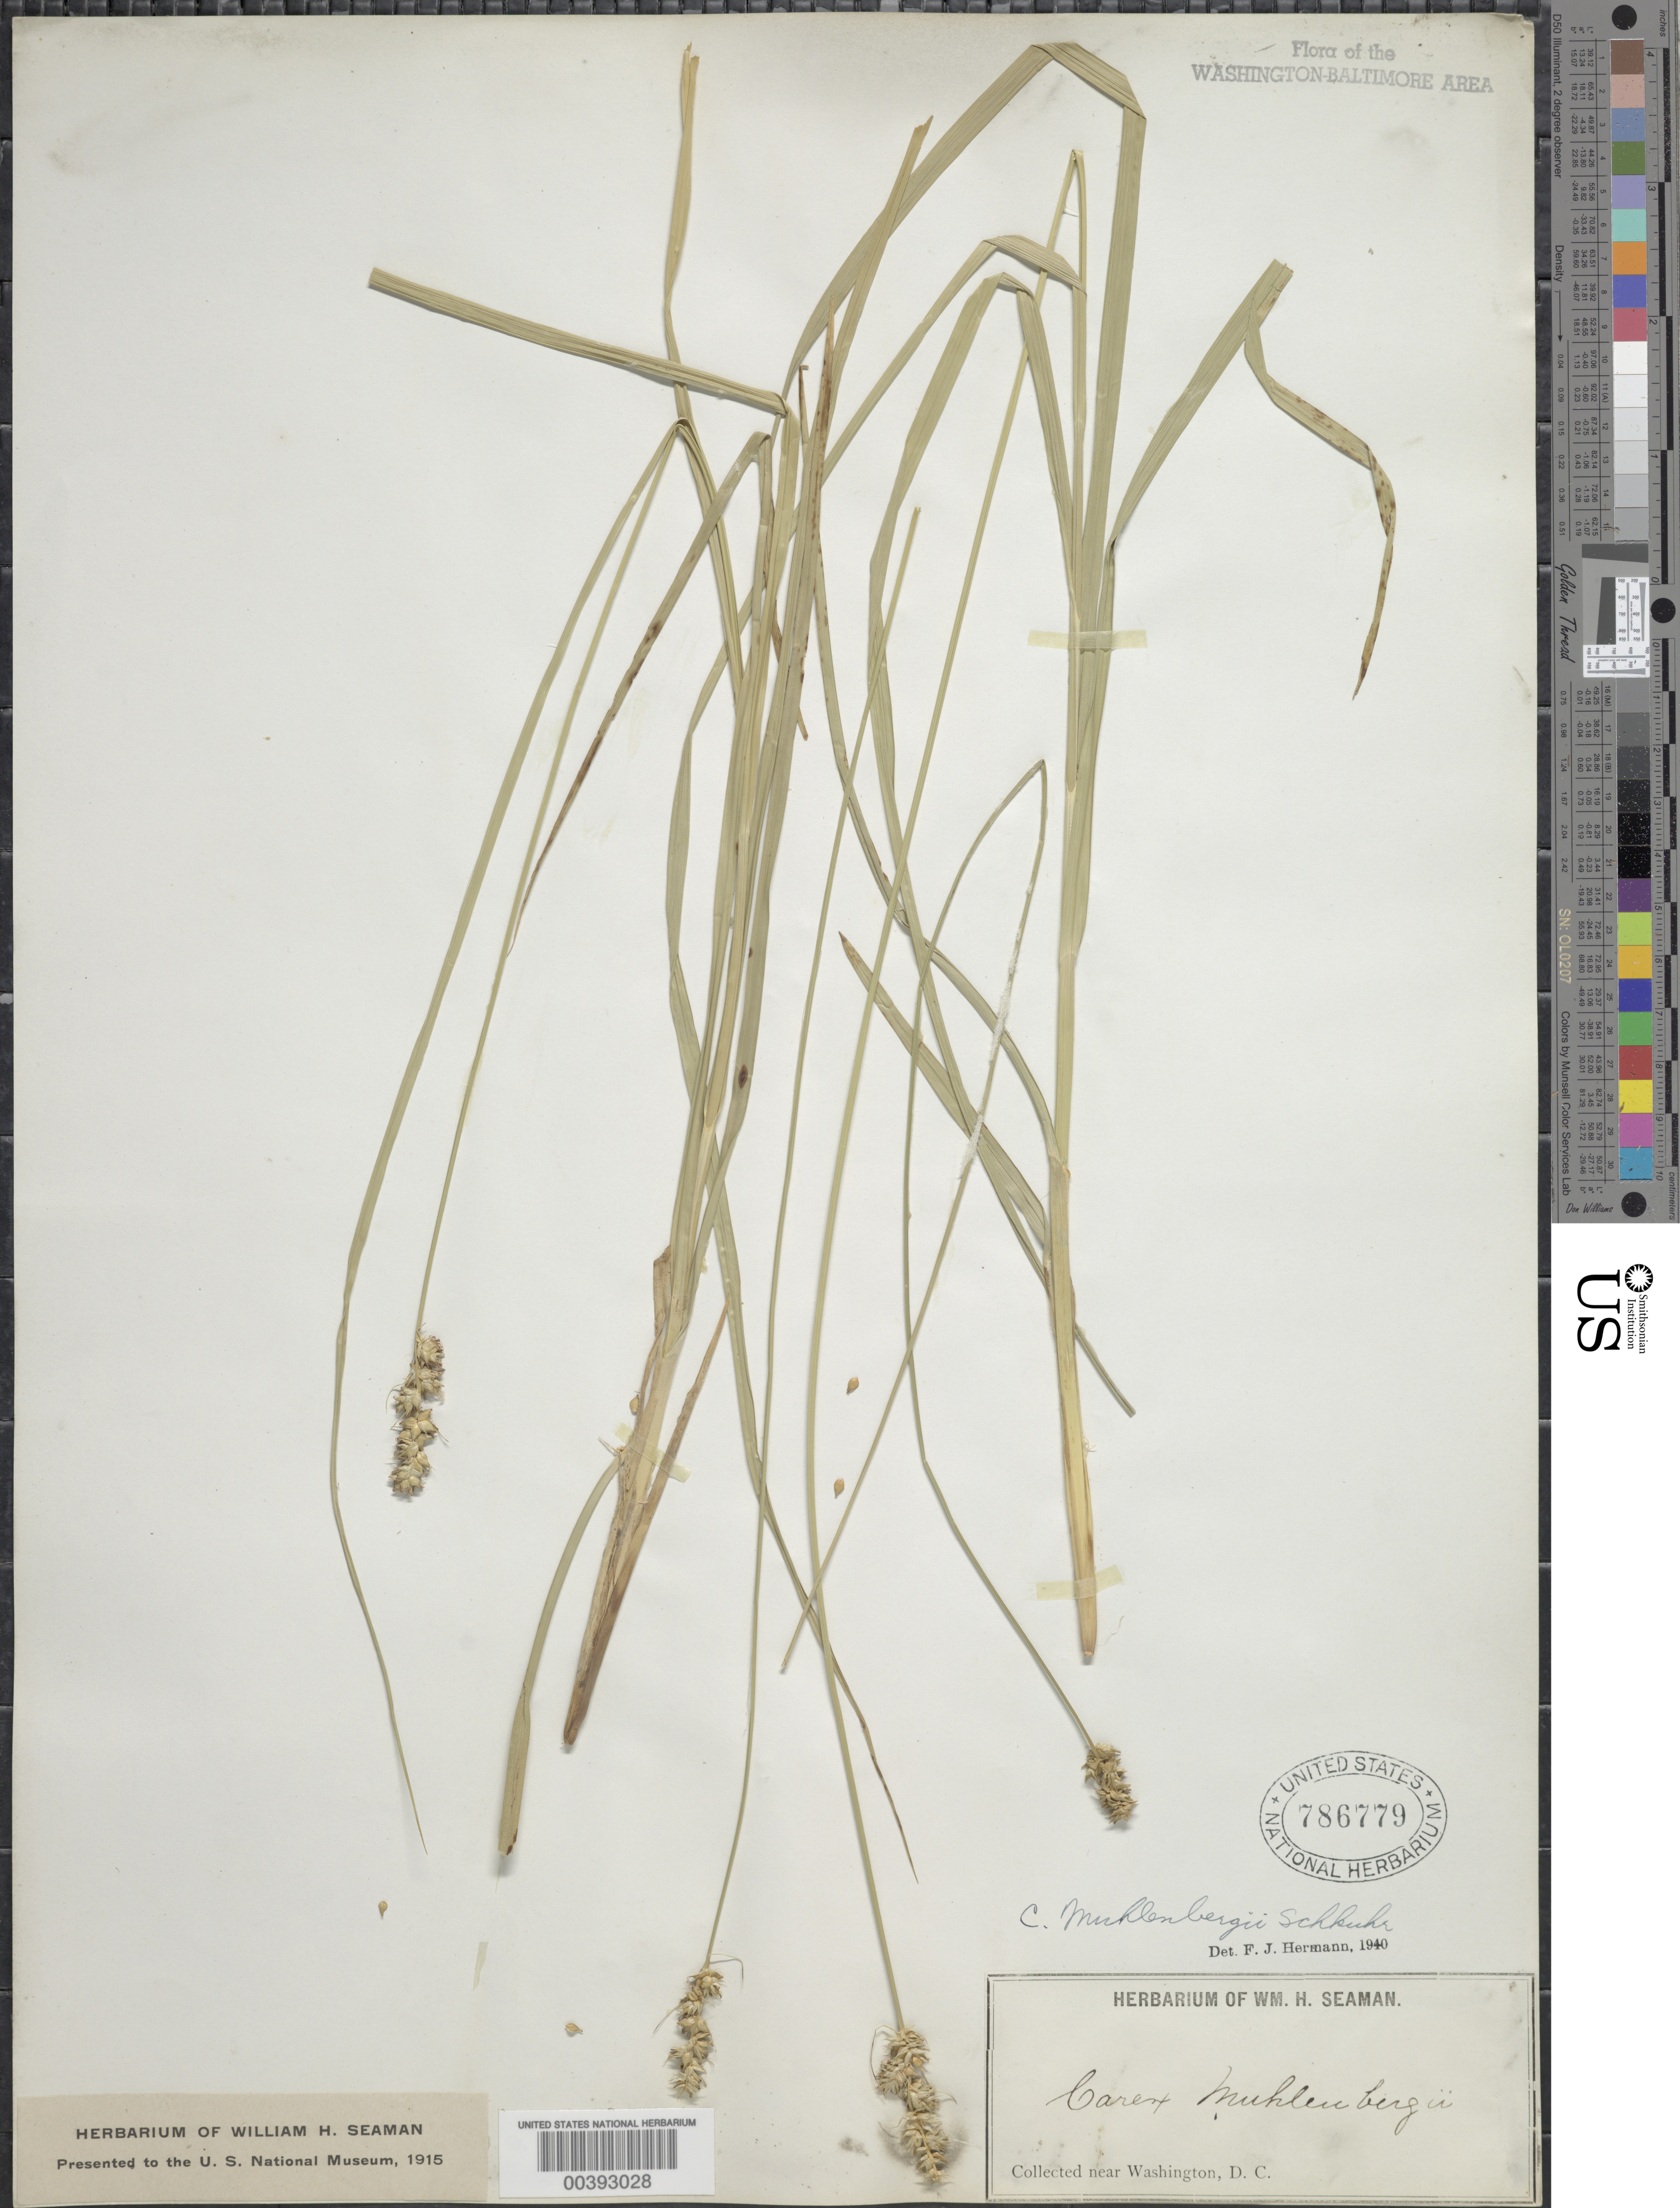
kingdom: Plantae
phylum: Tracheophyta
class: Liliopsida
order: Poales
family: Cyperaceae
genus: Carex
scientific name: Carex muehlenbergii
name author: Willd.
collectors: W. Seaman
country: United States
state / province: District of Columbia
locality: Washington DC Area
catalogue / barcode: US 786779